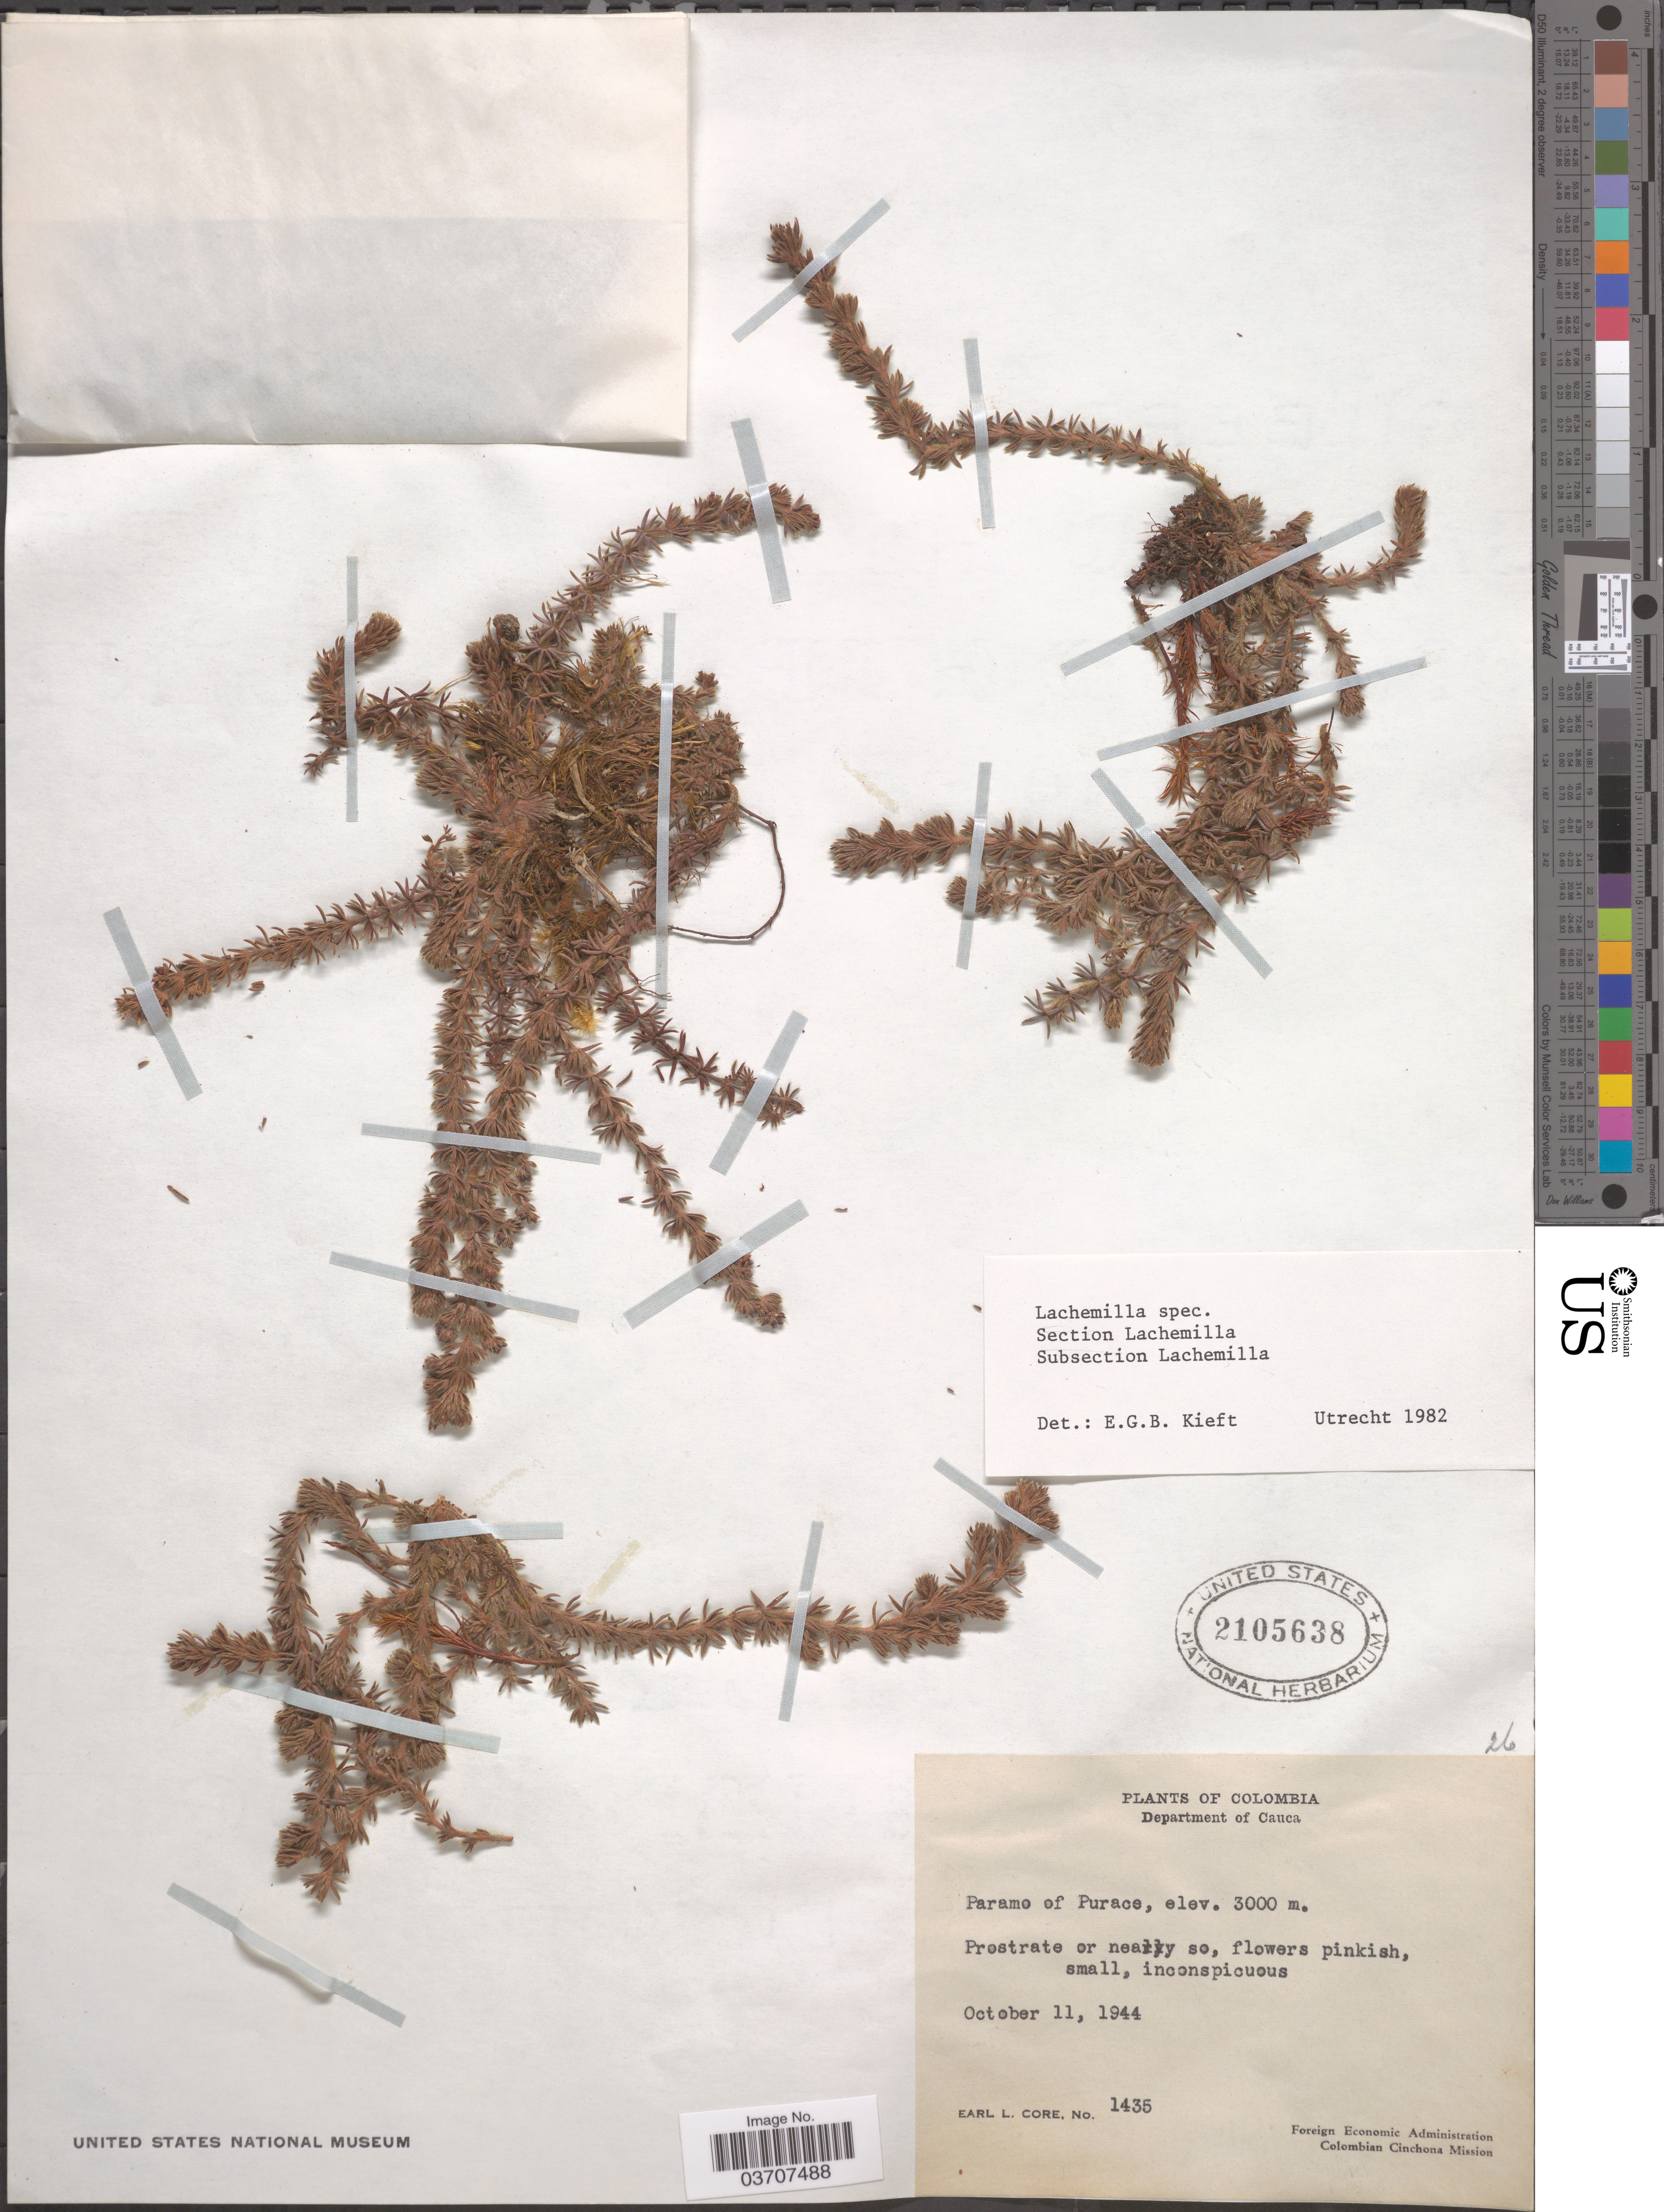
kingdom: Plantae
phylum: Tracheophyta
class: Magnoliopsida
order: Rosales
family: Rosaceae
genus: Lachemilla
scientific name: Lachemilla sp.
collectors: E. L. Core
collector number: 1435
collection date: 1944-10-11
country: Colombia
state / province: Cauca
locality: Department of Cauca. Paramo of Purace.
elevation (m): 3000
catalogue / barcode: US 2105638